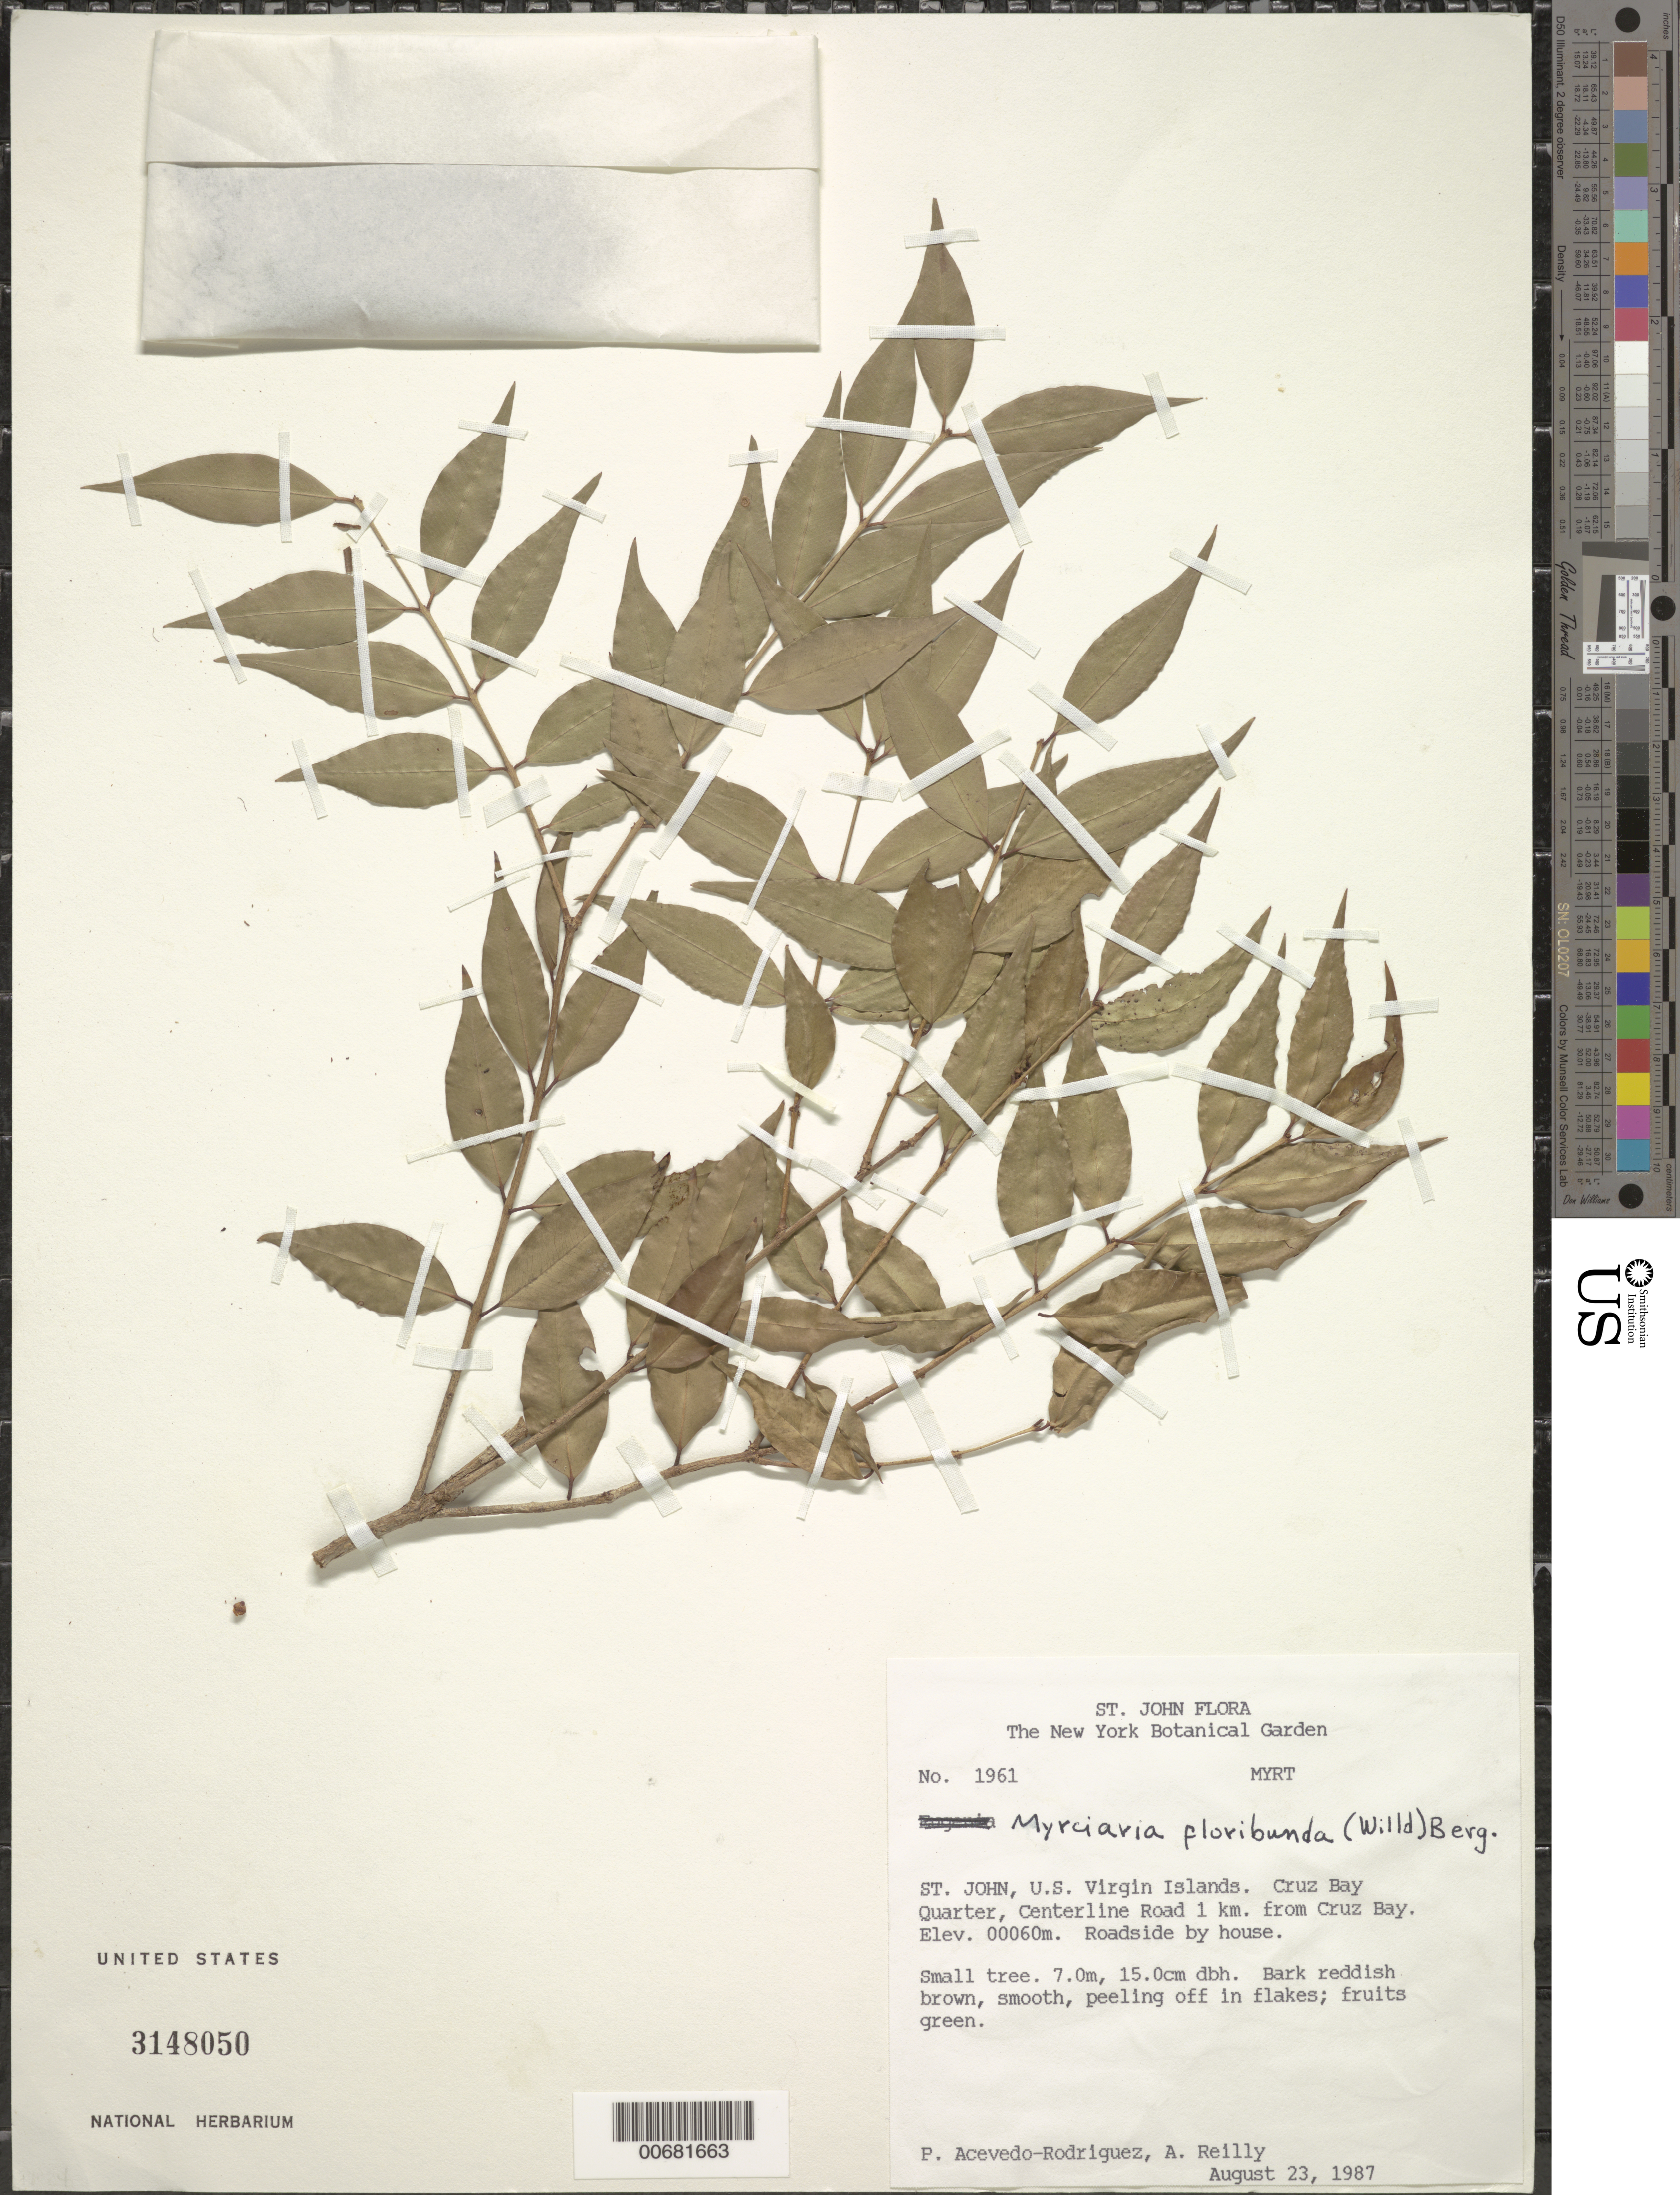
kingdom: Plantae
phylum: Tracheophyta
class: Magnoliopsida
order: Myrtales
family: Myrtaceae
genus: Myrciaria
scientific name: Myrciaria floribunda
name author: (H. West ex Willd.) O. Berg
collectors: P. Acevedo-Rodr. & A. Reilly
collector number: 1961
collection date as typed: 23 Aug 1987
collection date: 1987-08-23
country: U.S. Virgin Islands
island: St. John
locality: Cruz Bay Quarter; Centerline Road 1 km. from Cruz Bay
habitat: Roadside by house.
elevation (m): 60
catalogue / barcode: US 3148050